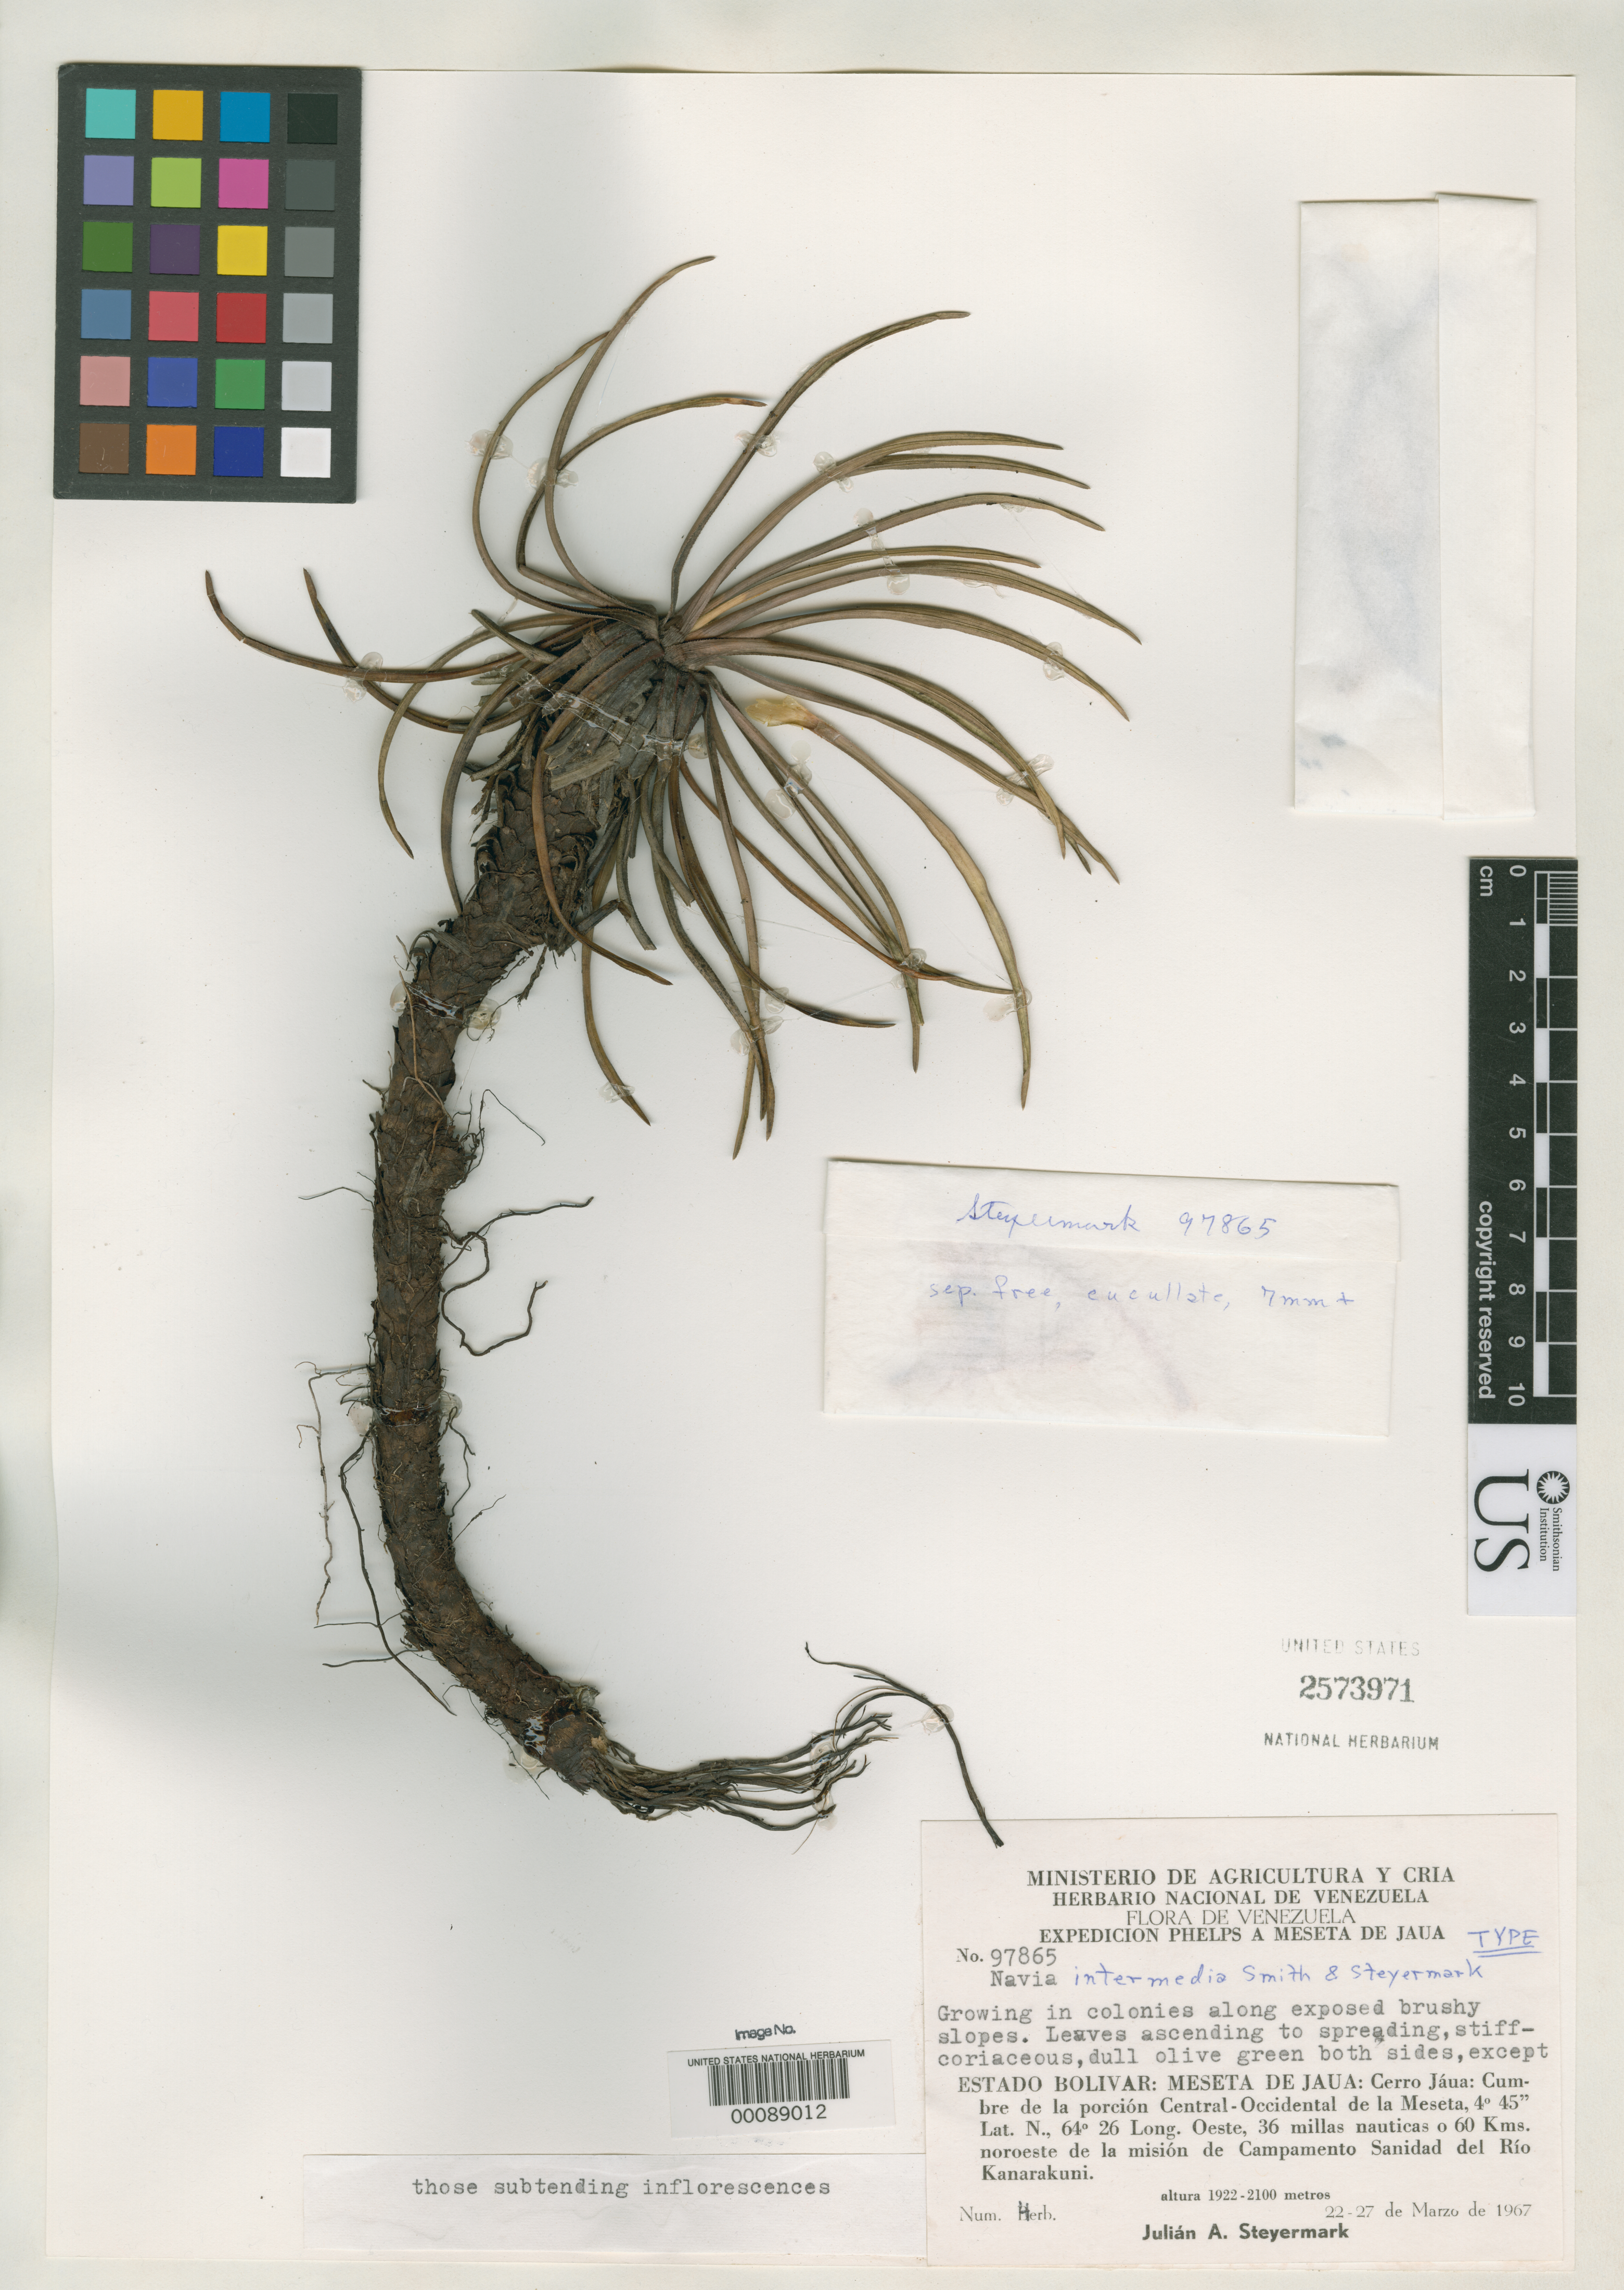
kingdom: Plantae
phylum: Tracheophyta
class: Liliopsida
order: Poales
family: Bromeliaceae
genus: Navia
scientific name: Navia intermedia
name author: L.B. Sm. & Steyerm.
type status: Holotype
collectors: J. Steyermark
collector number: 97865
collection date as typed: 22 Mar 1967 to 27 Mar 1967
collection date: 1967-03-22/1967-03-27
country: Venezuela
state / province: Bolivar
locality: Meseta de Jaua, Cerro Jaua, 60 km. NE of the mision [sic] of campamento sanidad [health camp] del Rio Kanarakuni.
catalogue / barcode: US 2573971